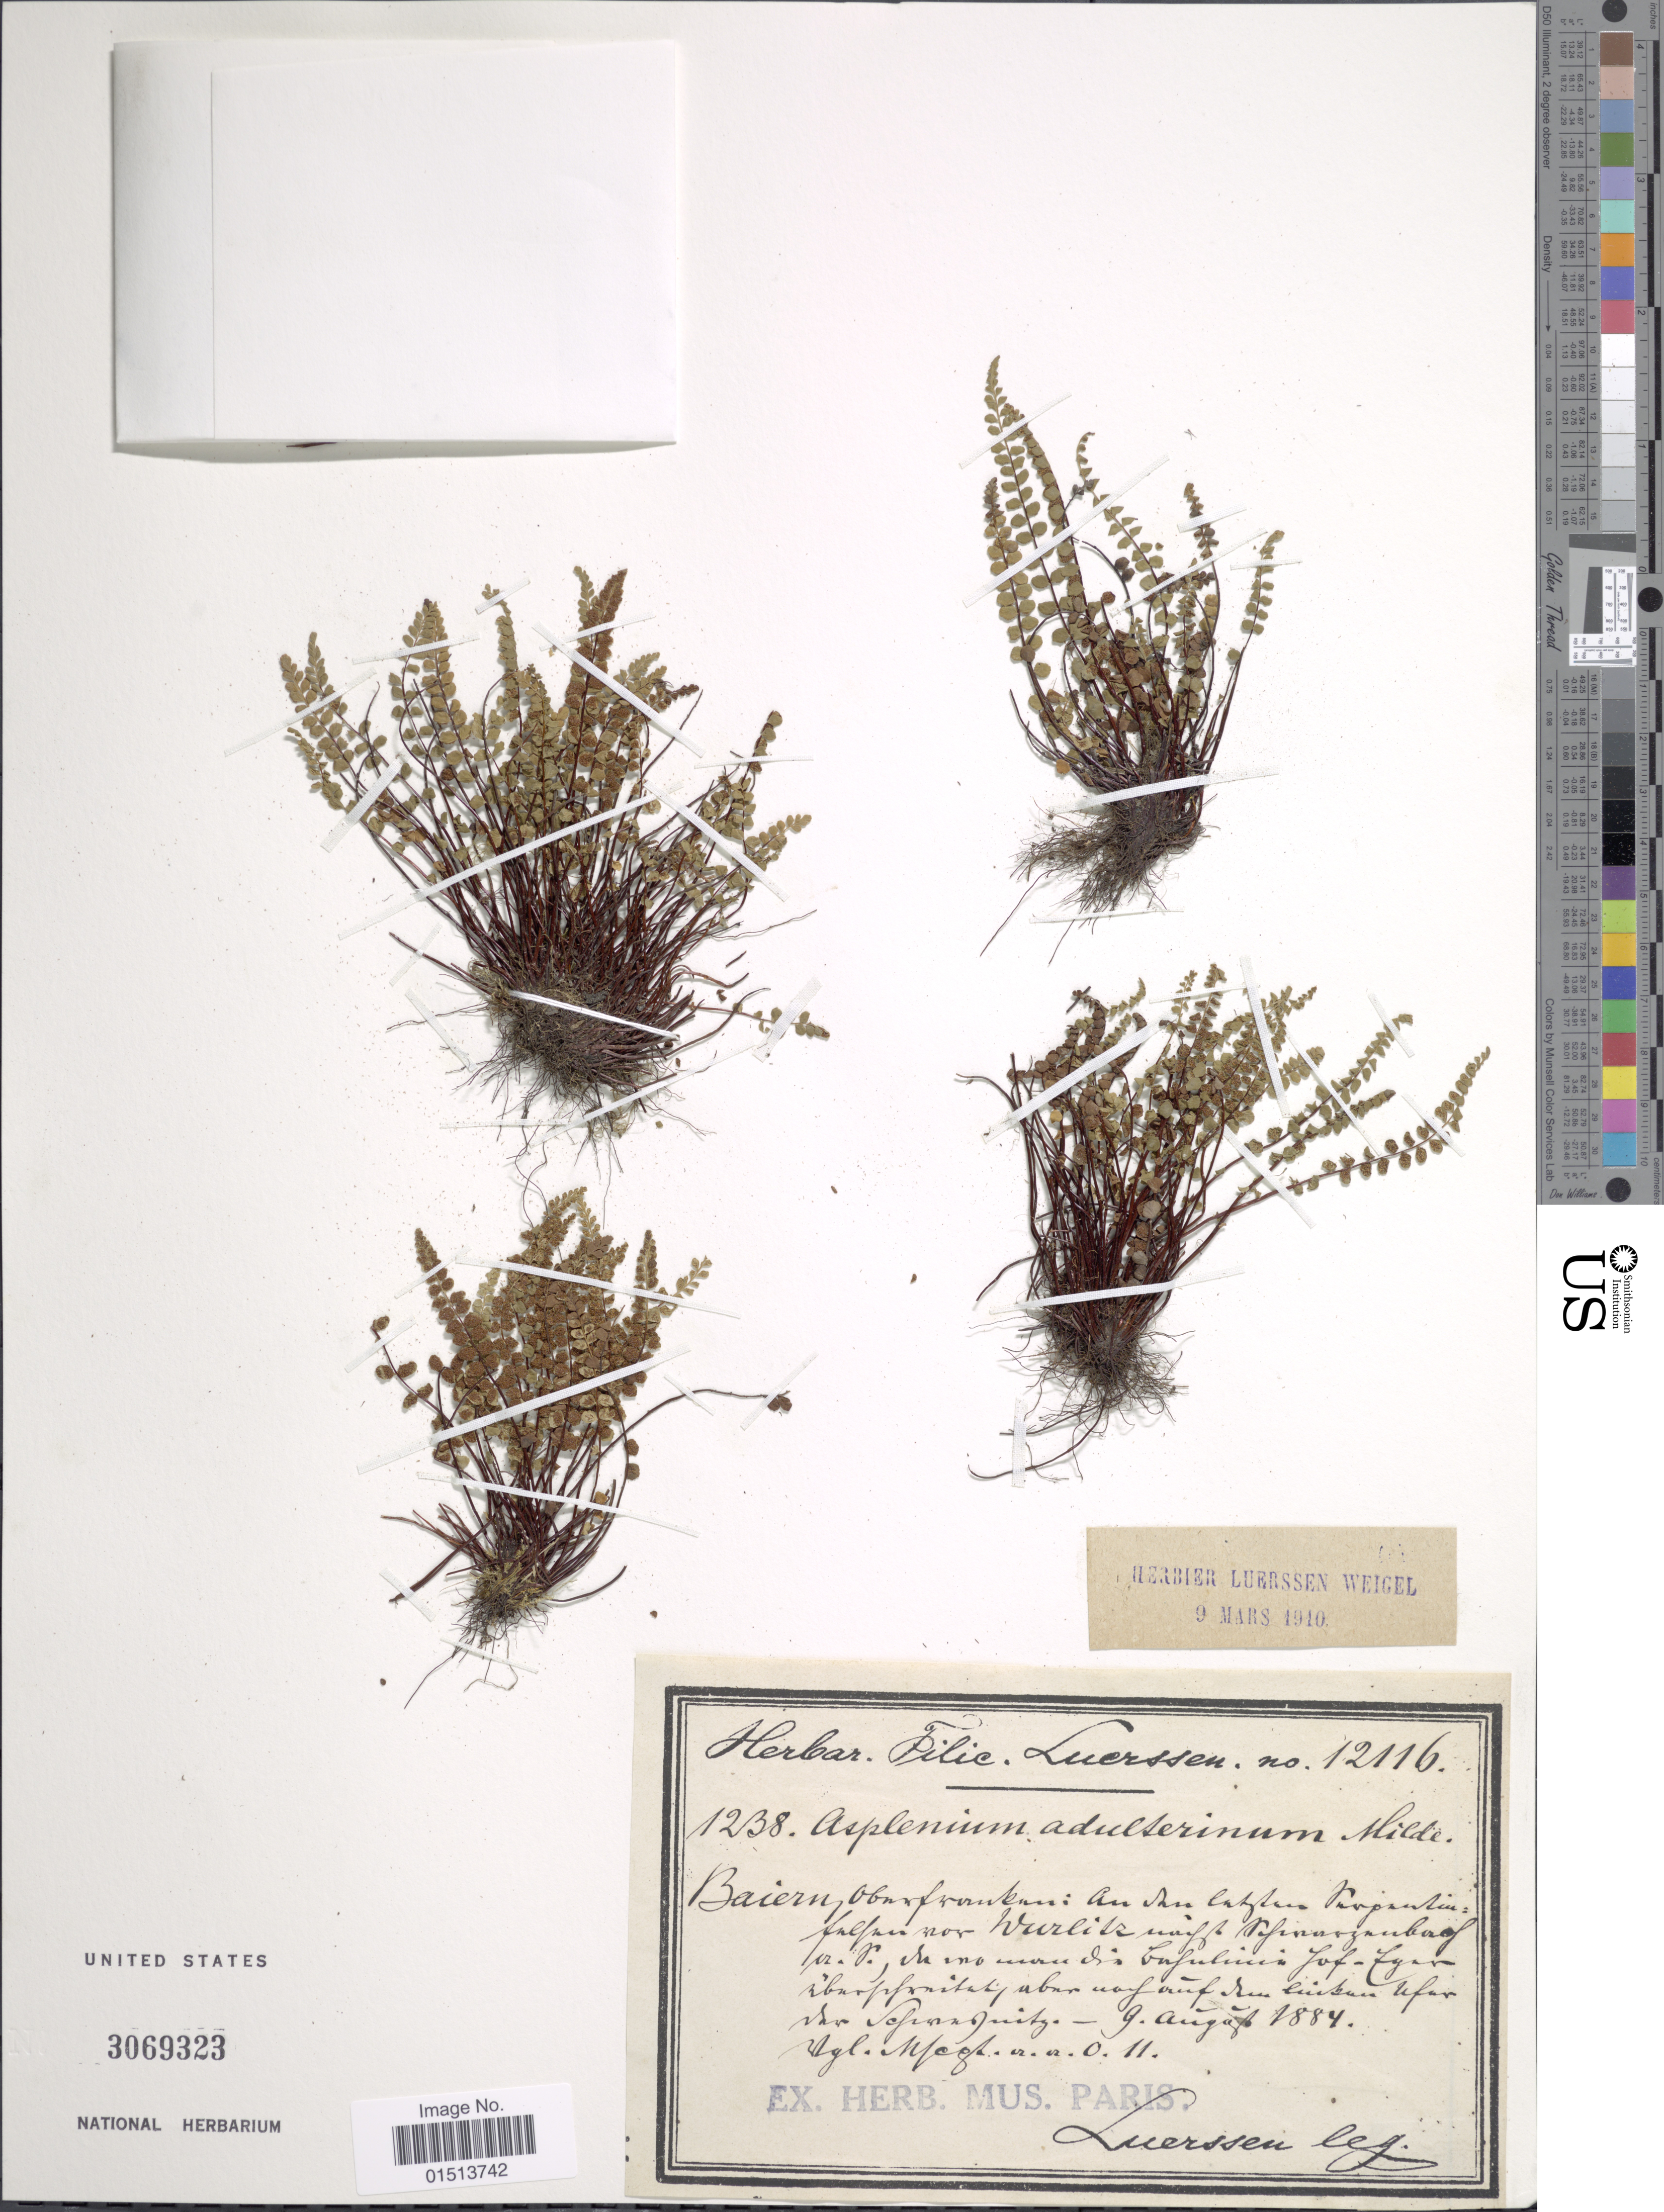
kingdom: Plantae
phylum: Tracheophyta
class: Polypodiopsida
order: Polypodiales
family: Aspleniaceae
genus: Asplenium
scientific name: Asplenium adulterinum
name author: Milde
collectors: Luerssen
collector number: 1238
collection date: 1884-08-09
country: Germany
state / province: Bayern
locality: Baiern, Oburfurukan: Au du latjhau Juvpinkin: fulfan nov Wurlitz wijft Jifinnogauburf vr. j., du uno mvu dii bufulinia jofofyen iburfifnitz uban nofauf du luiken ufar vor schinjuistz. [interpreted]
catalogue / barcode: US 3069323